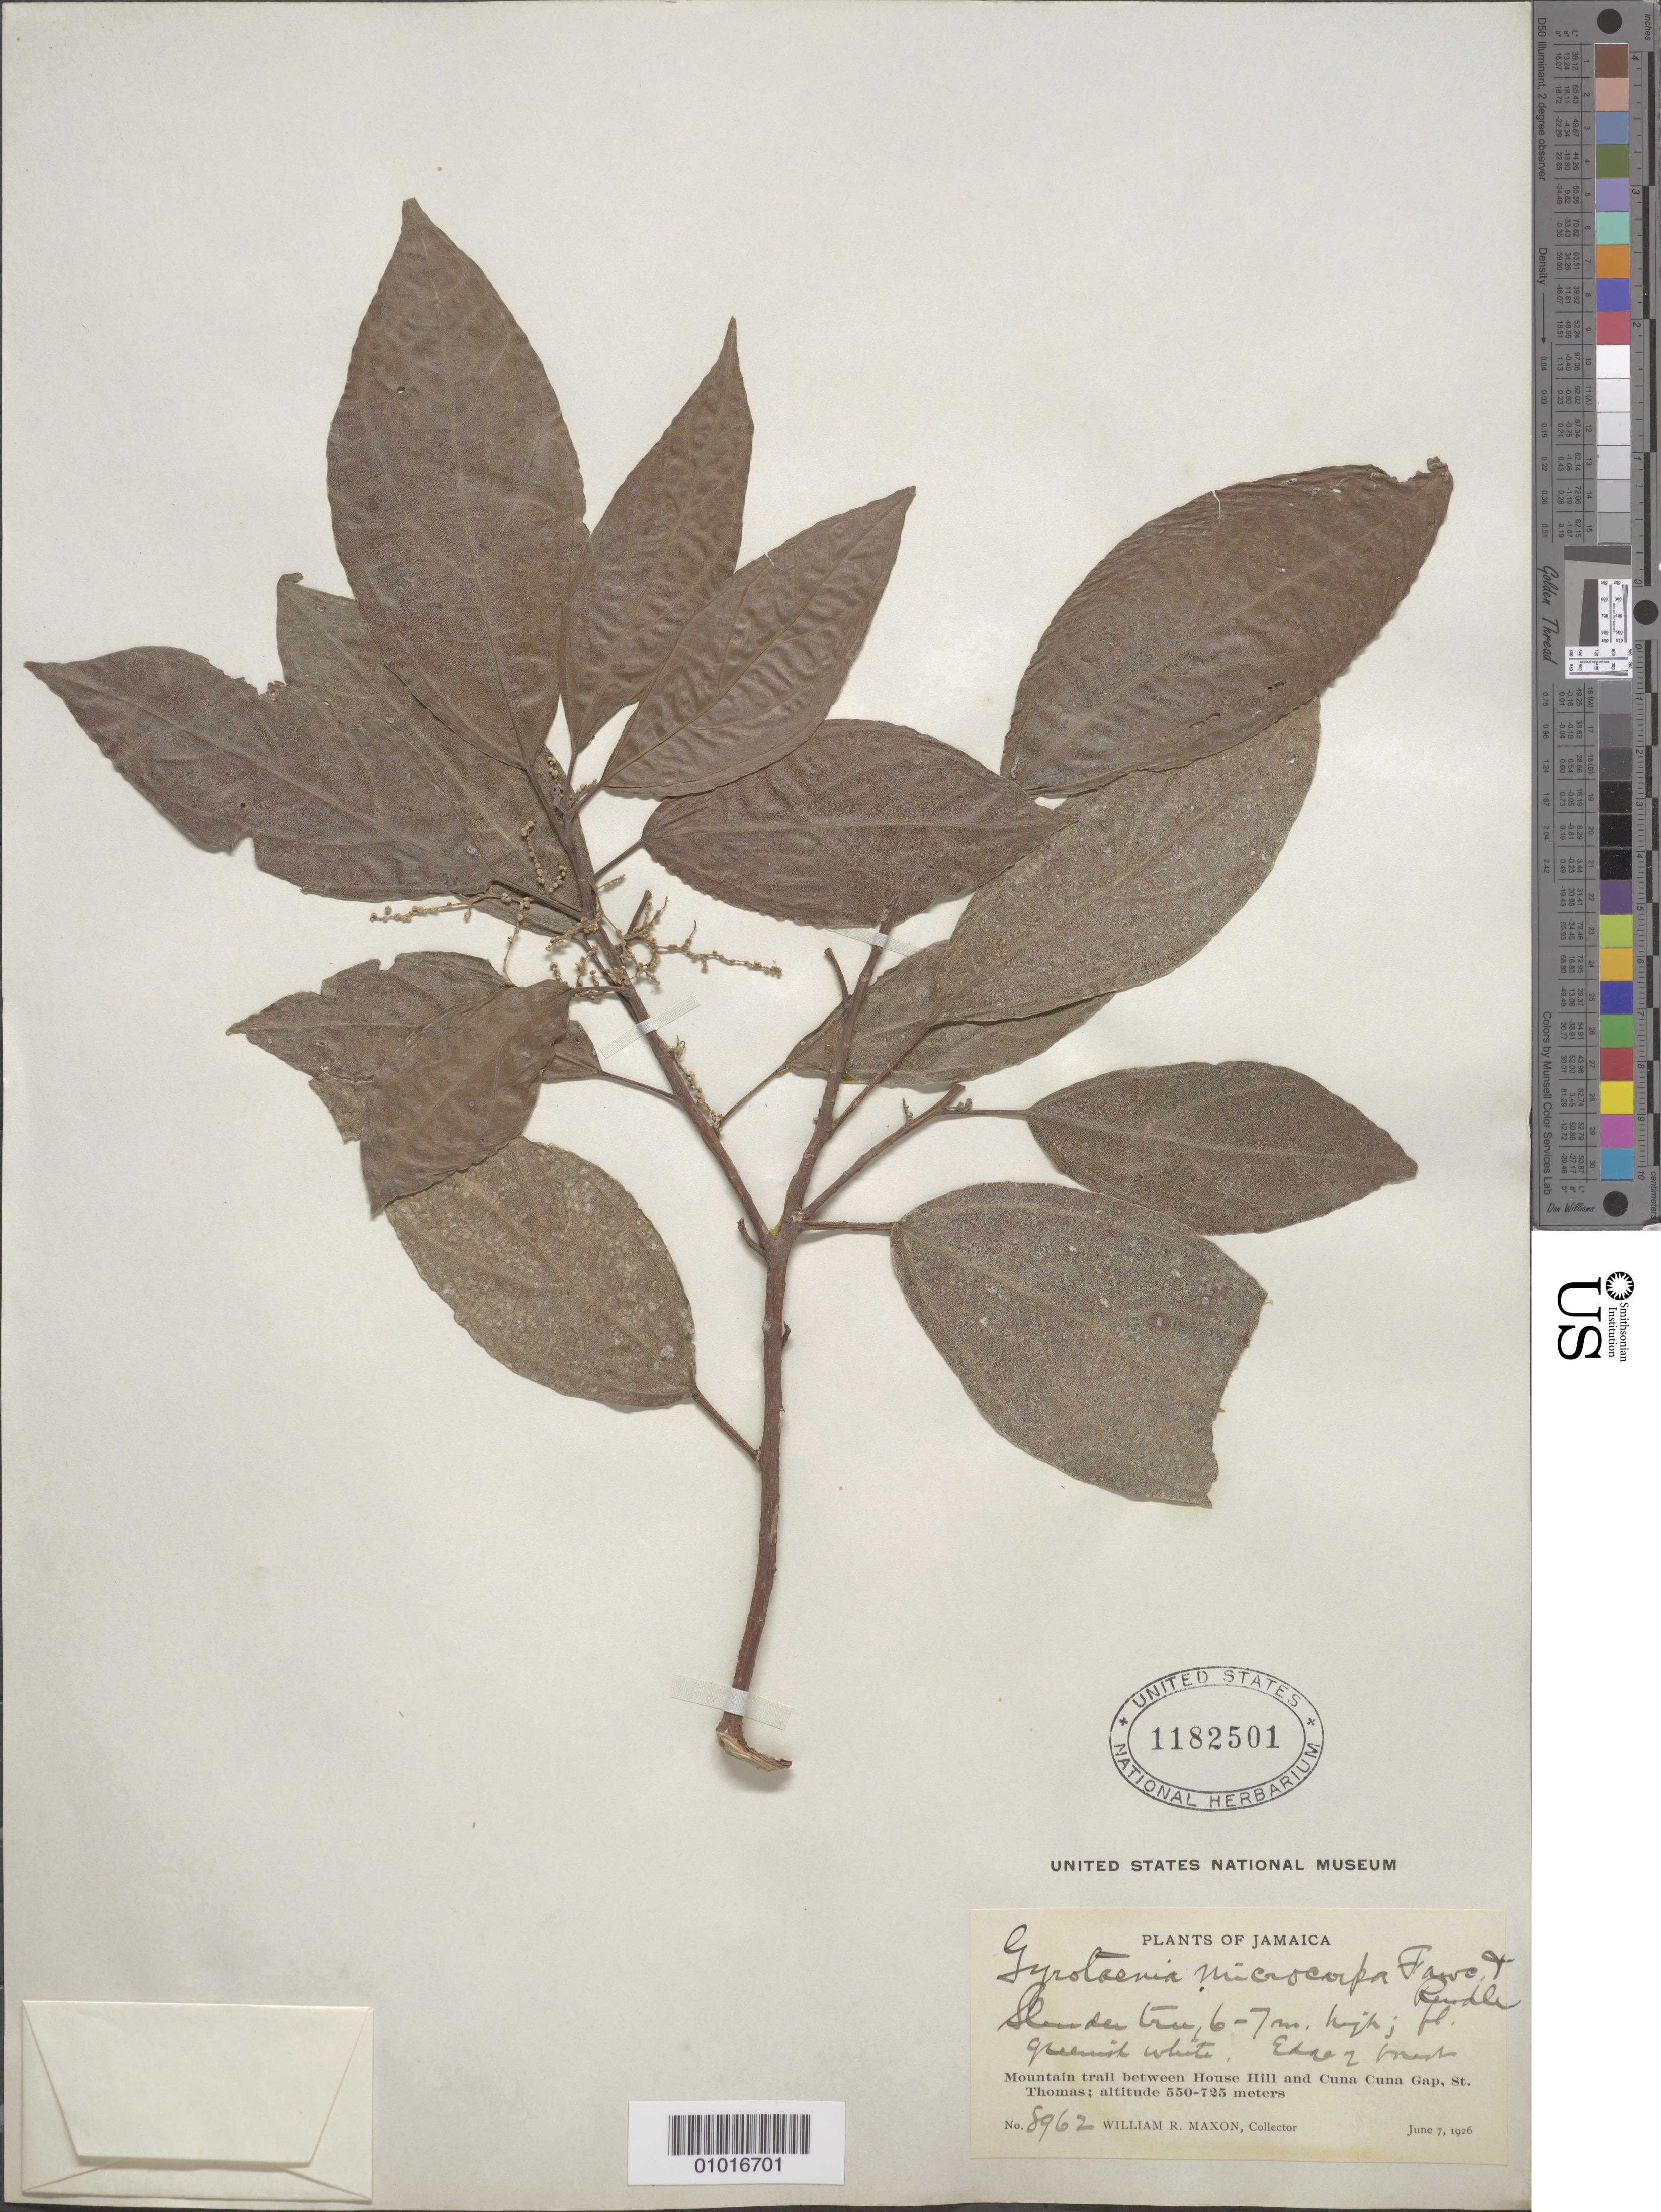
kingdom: Plantae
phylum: Tracheophyta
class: Magnoliopsida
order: Rosales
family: Urticaceae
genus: Gyrotaenia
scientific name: Gyrotaenia microcarpa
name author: (Wedd.) Fawc. & Rendle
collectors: W. R. Maxon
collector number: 8962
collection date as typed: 07 Jun 1926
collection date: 1926-06-07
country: Jamaica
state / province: Saint Thomas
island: Jamaica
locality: Mountain trail between House Hill and Cuna Cuna Gap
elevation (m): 550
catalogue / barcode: US 1182501